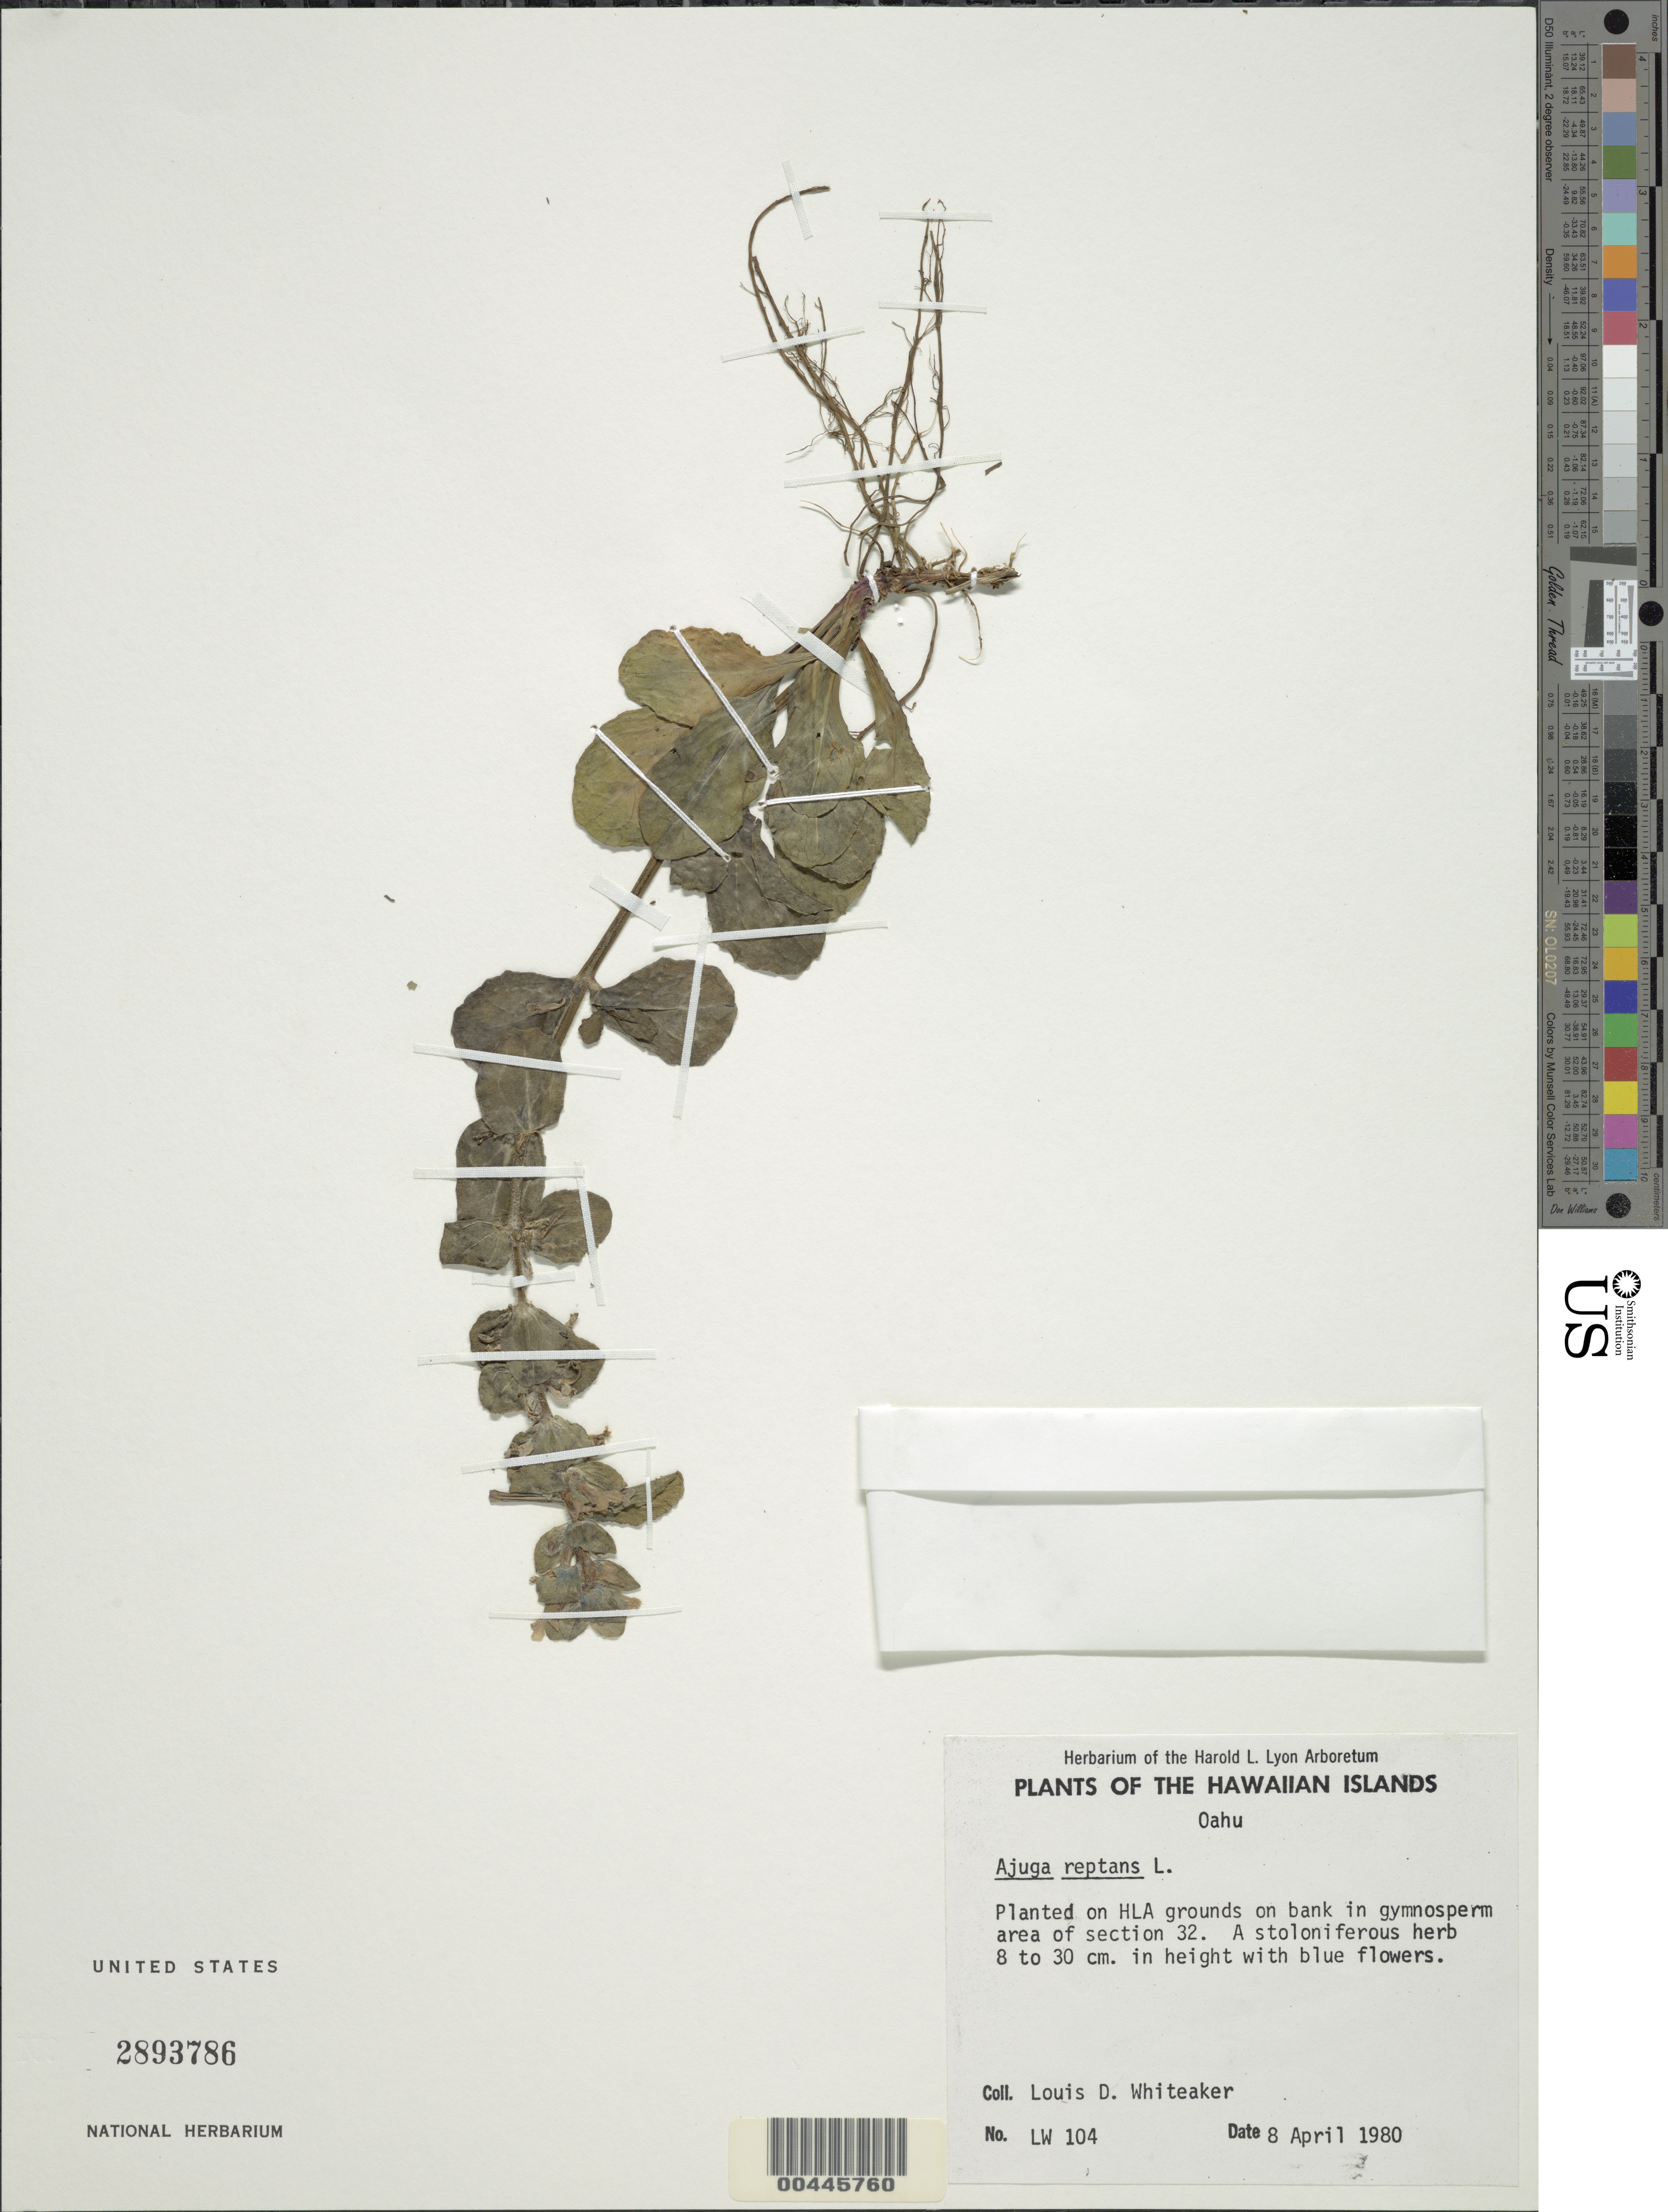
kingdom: Plantae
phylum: Tracheophyta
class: Magnoliopsida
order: Lamiales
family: Lamiaceae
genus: Ajuga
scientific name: Ajuga reptans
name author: L.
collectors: L. Whiteaker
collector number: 104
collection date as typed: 8 Apr 1980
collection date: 1980-04-08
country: United States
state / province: Hawaii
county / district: Honolulu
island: Oahu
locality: Harold L. Lyon Arboretum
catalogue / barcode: US 2893786